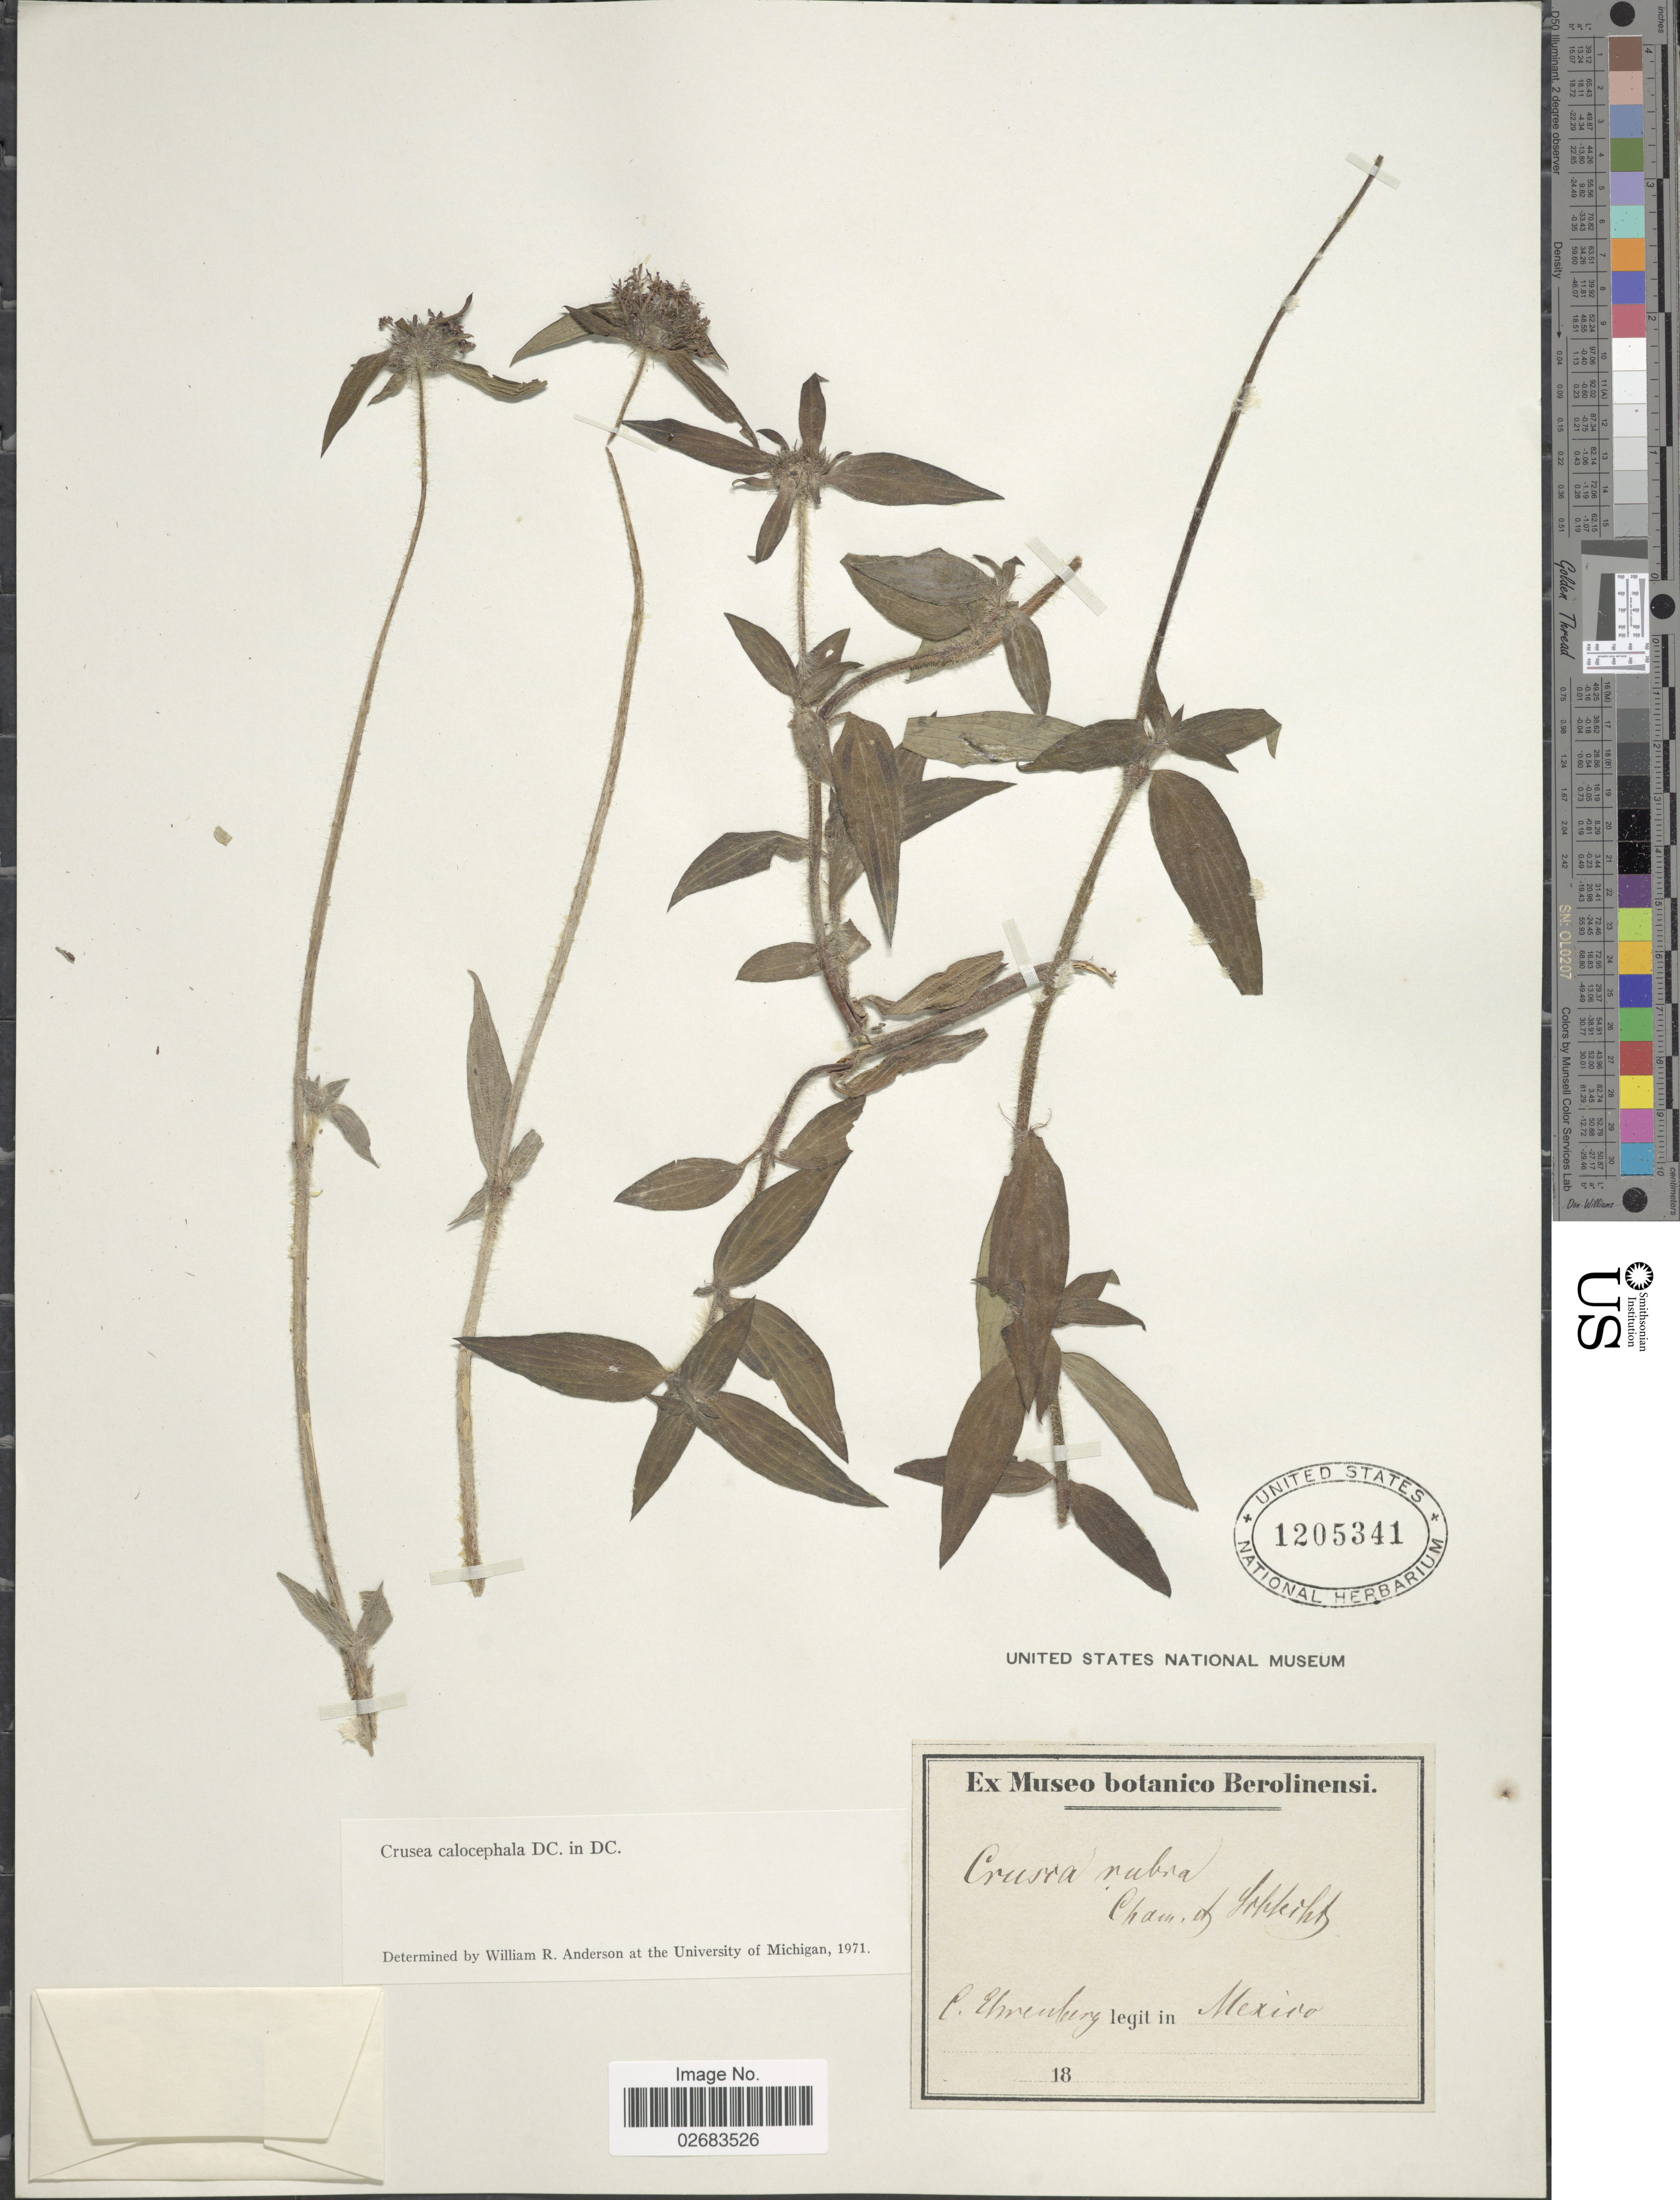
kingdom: Plantae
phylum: Tracheophyta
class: Magnoliopsida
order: Gentianales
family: Rubiaceae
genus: Crusea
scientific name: Crusea calocephala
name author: DC.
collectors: C. G. Ehrenberg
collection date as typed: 18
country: Mexico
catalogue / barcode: US 1205341